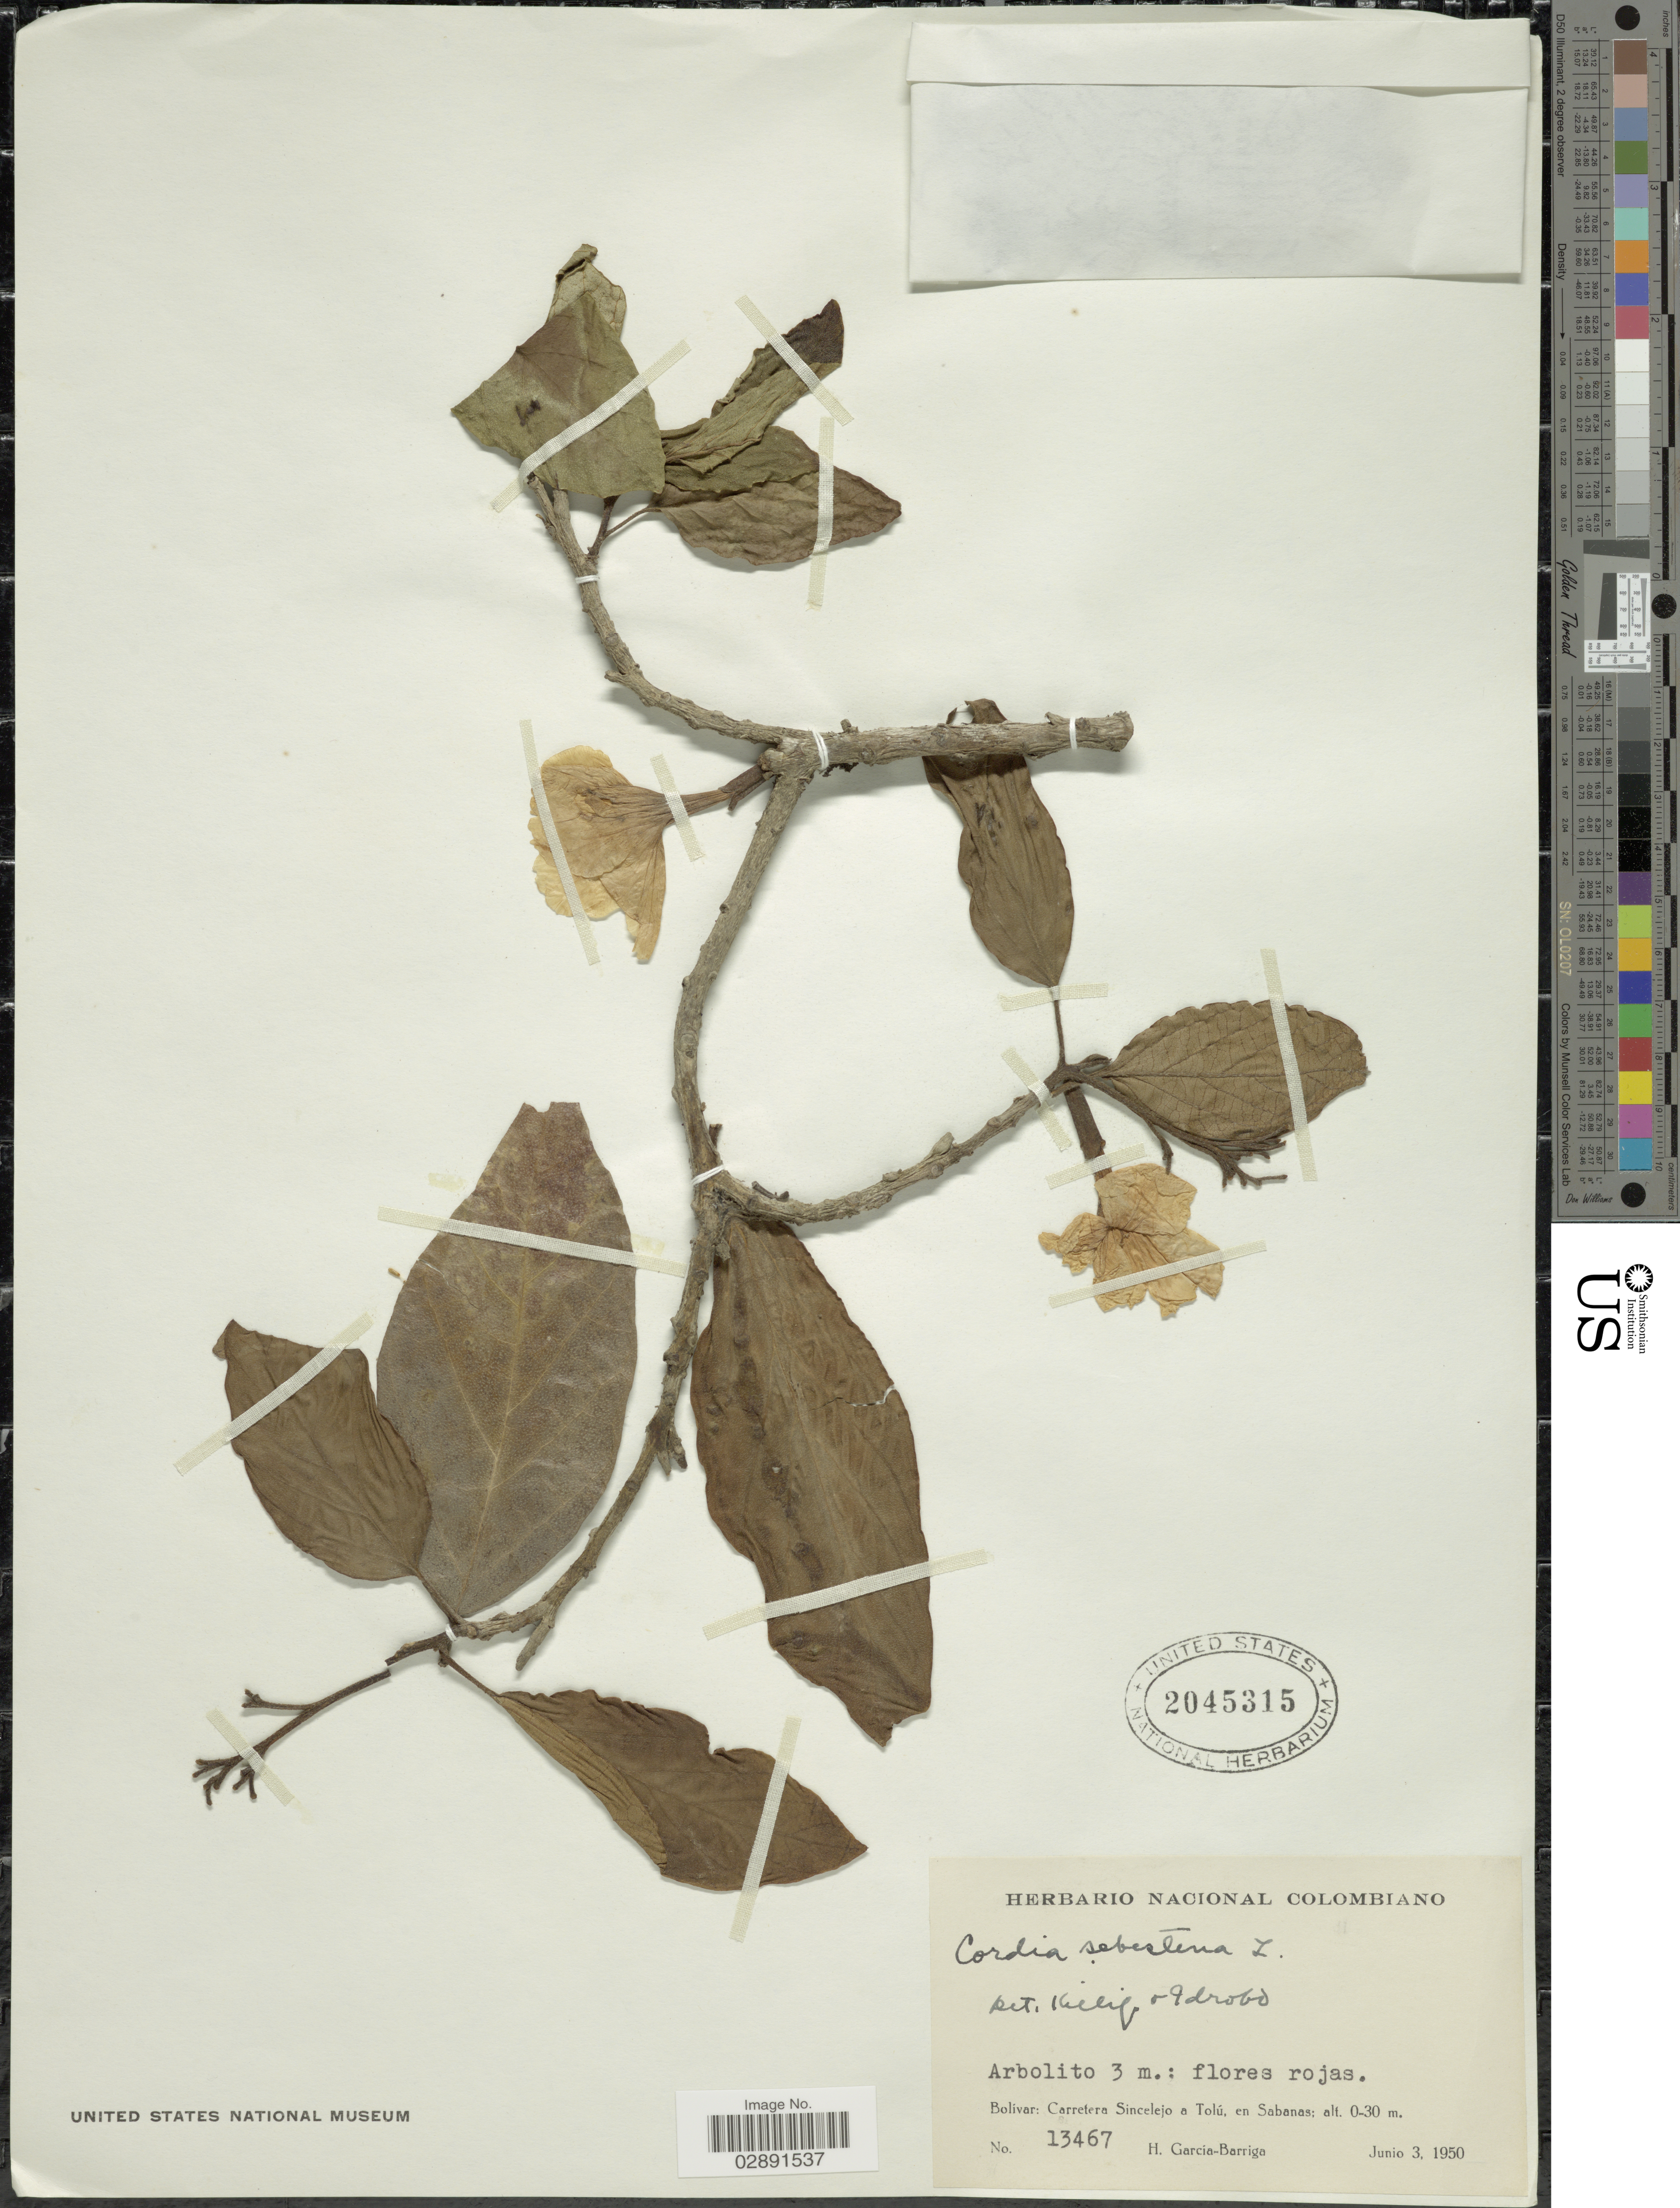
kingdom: Plantae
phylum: Tracheophyta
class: Magnoliopsida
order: Boraginales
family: Cordiaceae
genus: Cordia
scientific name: Cordia sebestena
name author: L.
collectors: H. García Barriga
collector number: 13467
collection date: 1950-06-03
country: Colombia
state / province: Bolívar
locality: Carretera Sincelejo a Tolú, en Sabanas.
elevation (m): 0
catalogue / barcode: US 2045315